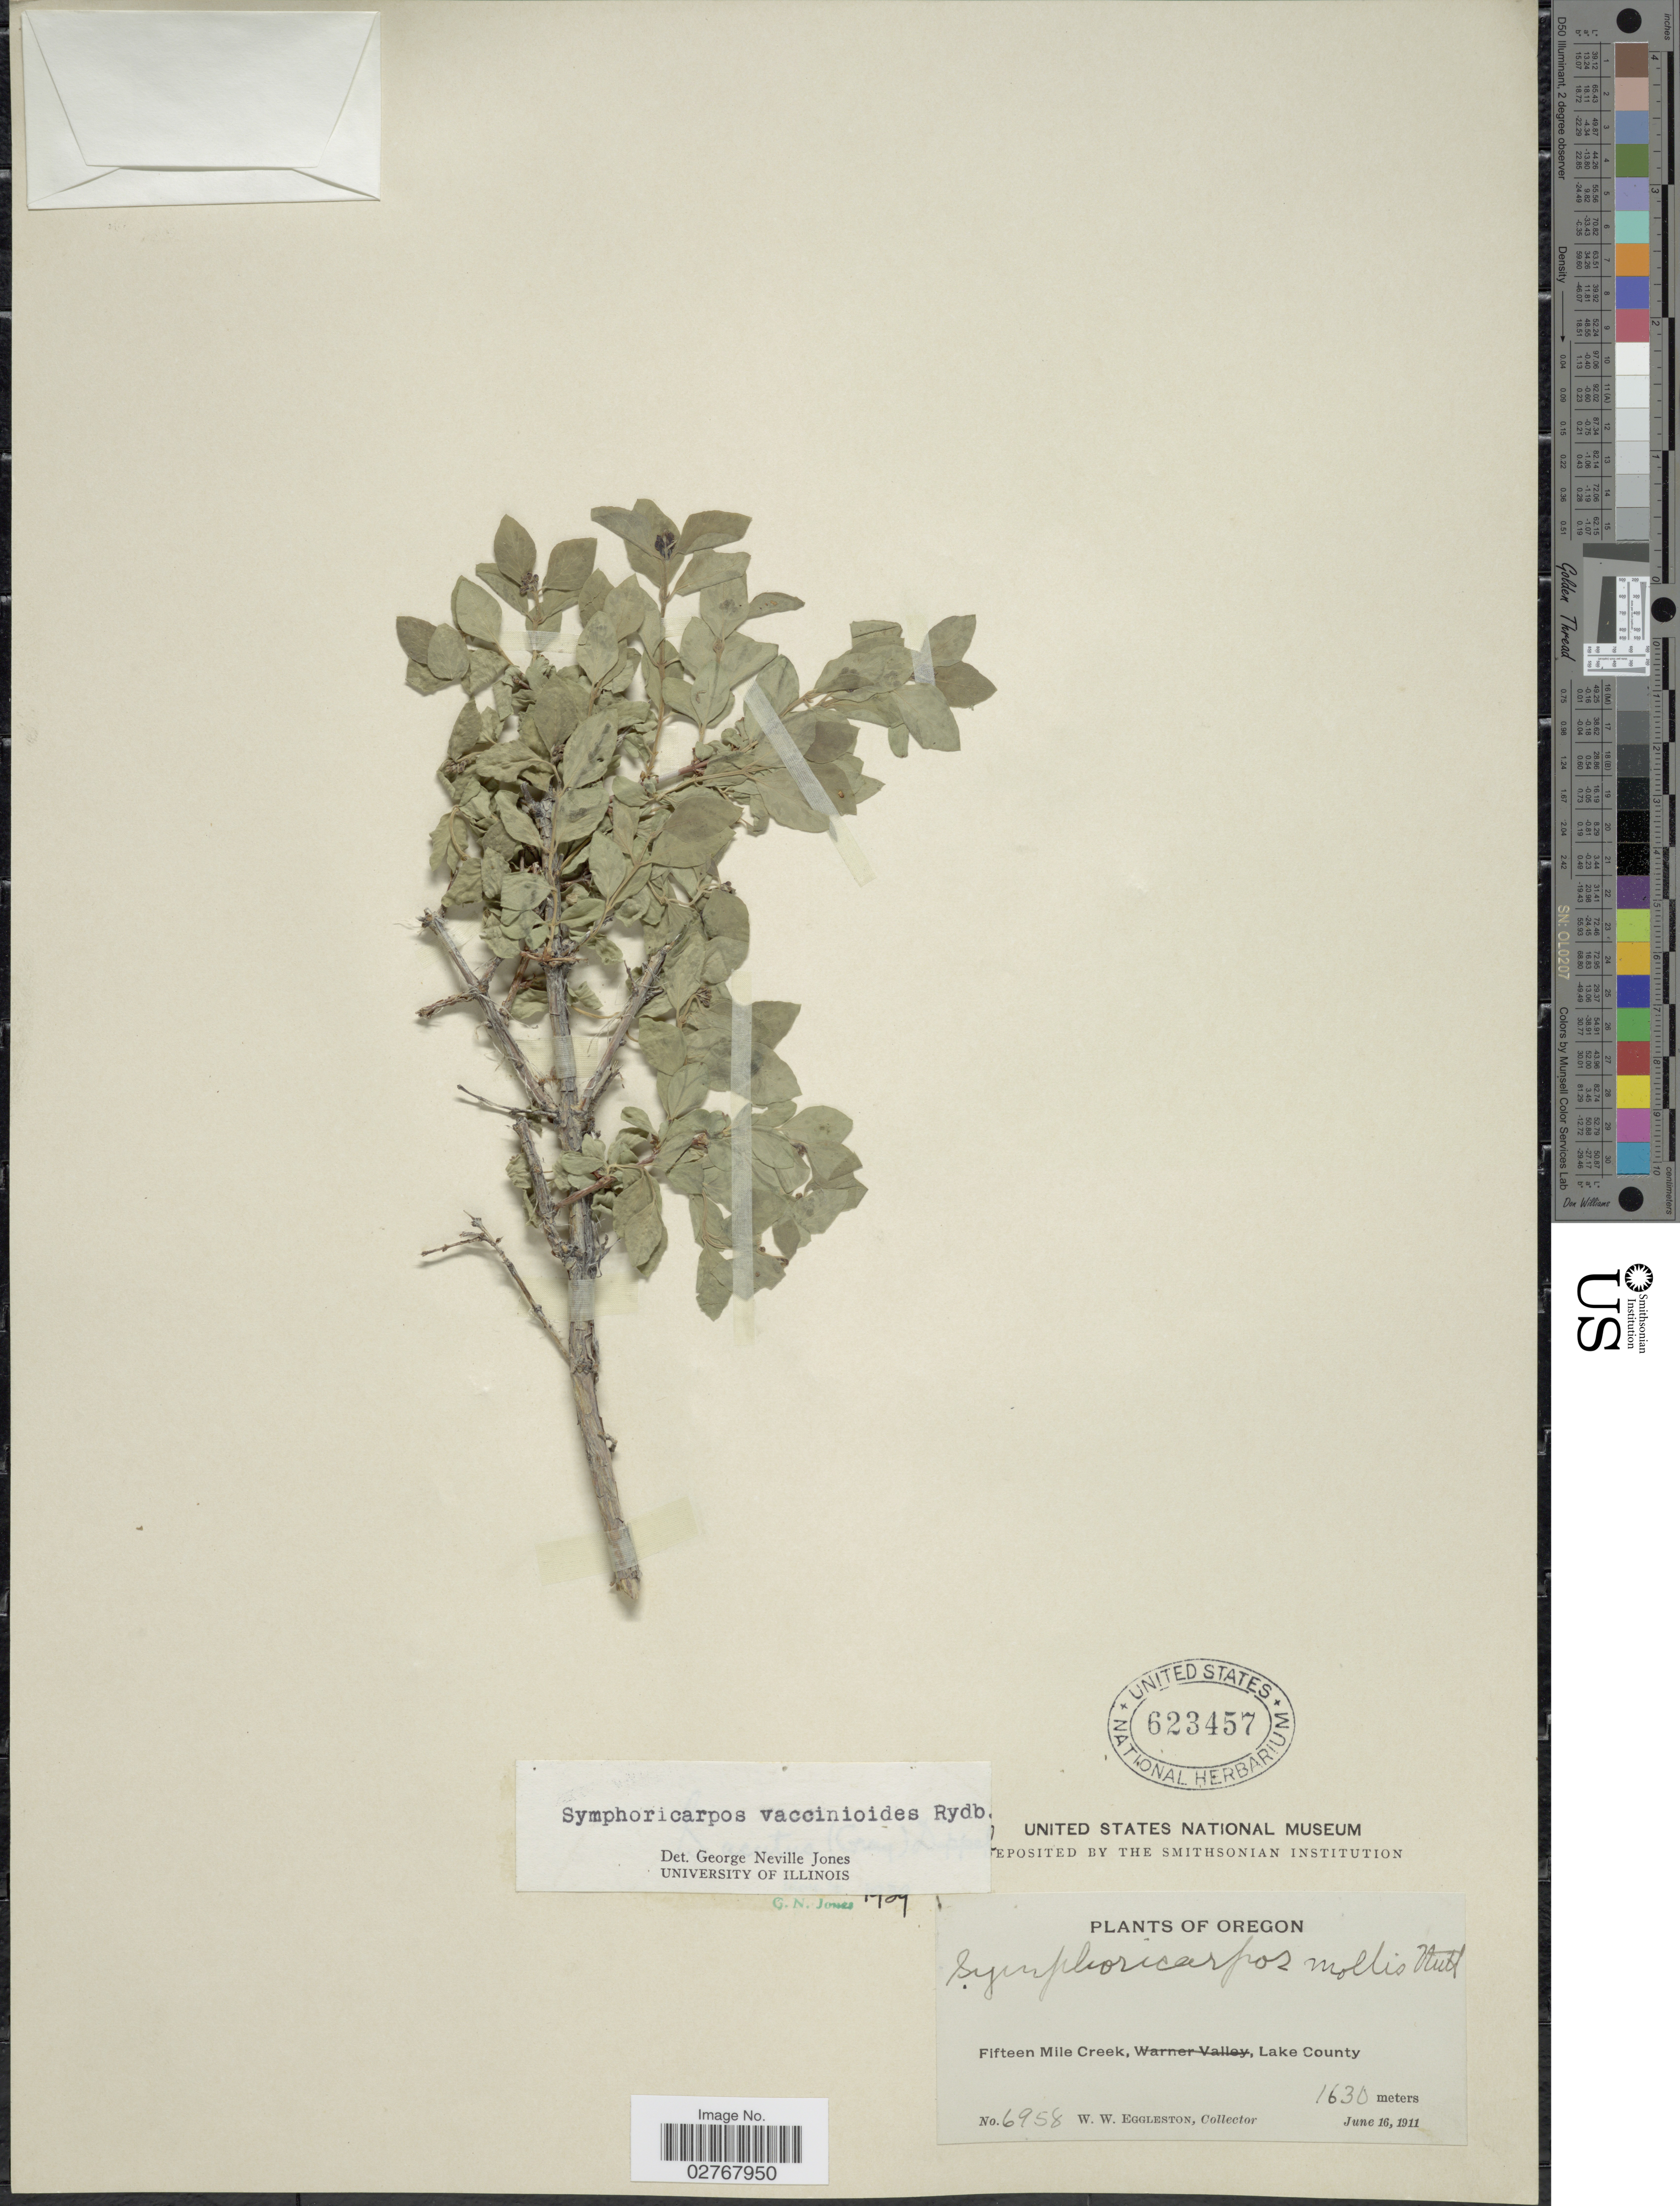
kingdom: Plantae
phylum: Tracheophyta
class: Magnoliopsida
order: Dipsacales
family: Caprifoliaceae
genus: Symphoricarpos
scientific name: Symphoricarpos vaccinioides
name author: Rydb.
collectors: W. W. Eggleston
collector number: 6958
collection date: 1911-06-16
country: United States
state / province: Oregon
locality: Fifteen Mile Creek, Lake County.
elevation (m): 1630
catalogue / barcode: US 523457